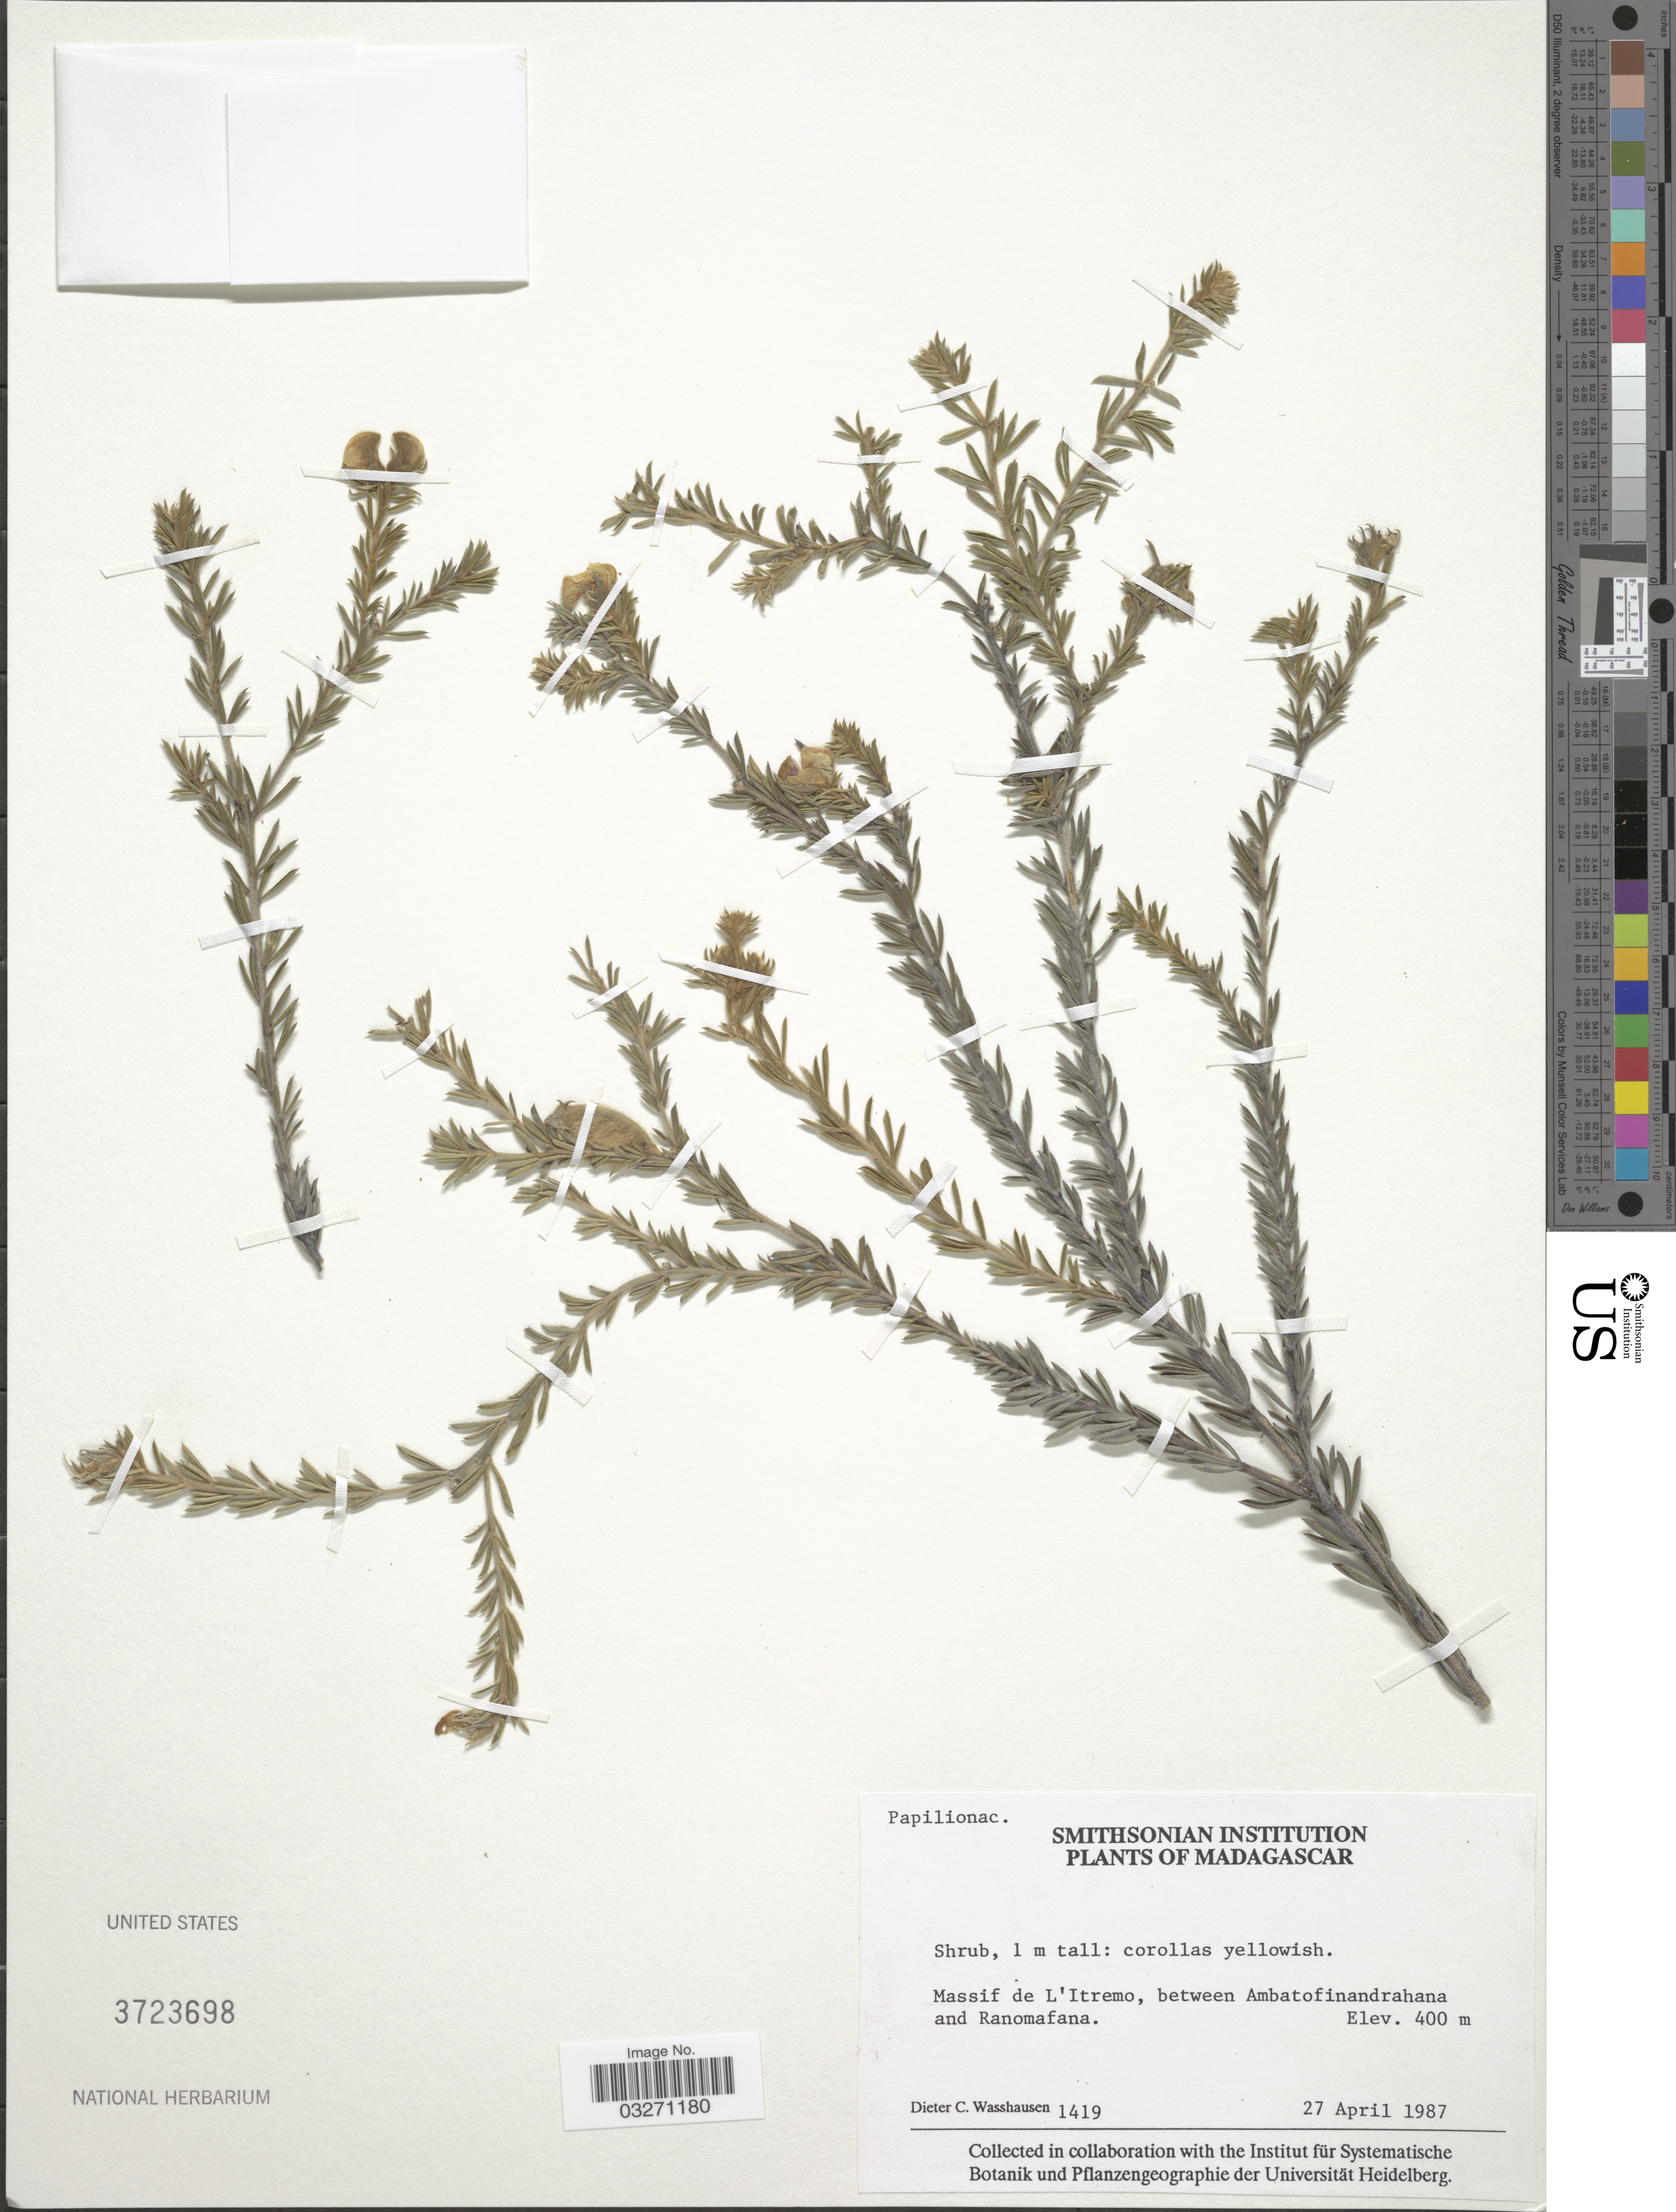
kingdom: Plantae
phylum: Tracheophyta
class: Magnoliopsida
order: Fabales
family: Fabaceae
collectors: D. C. Wasshausen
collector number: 1419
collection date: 1987-04-27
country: Madagascar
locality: Massif de L'Itremo, between Ambatofinandrahana and Ranomafana.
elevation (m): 400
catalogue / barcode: US 3723698